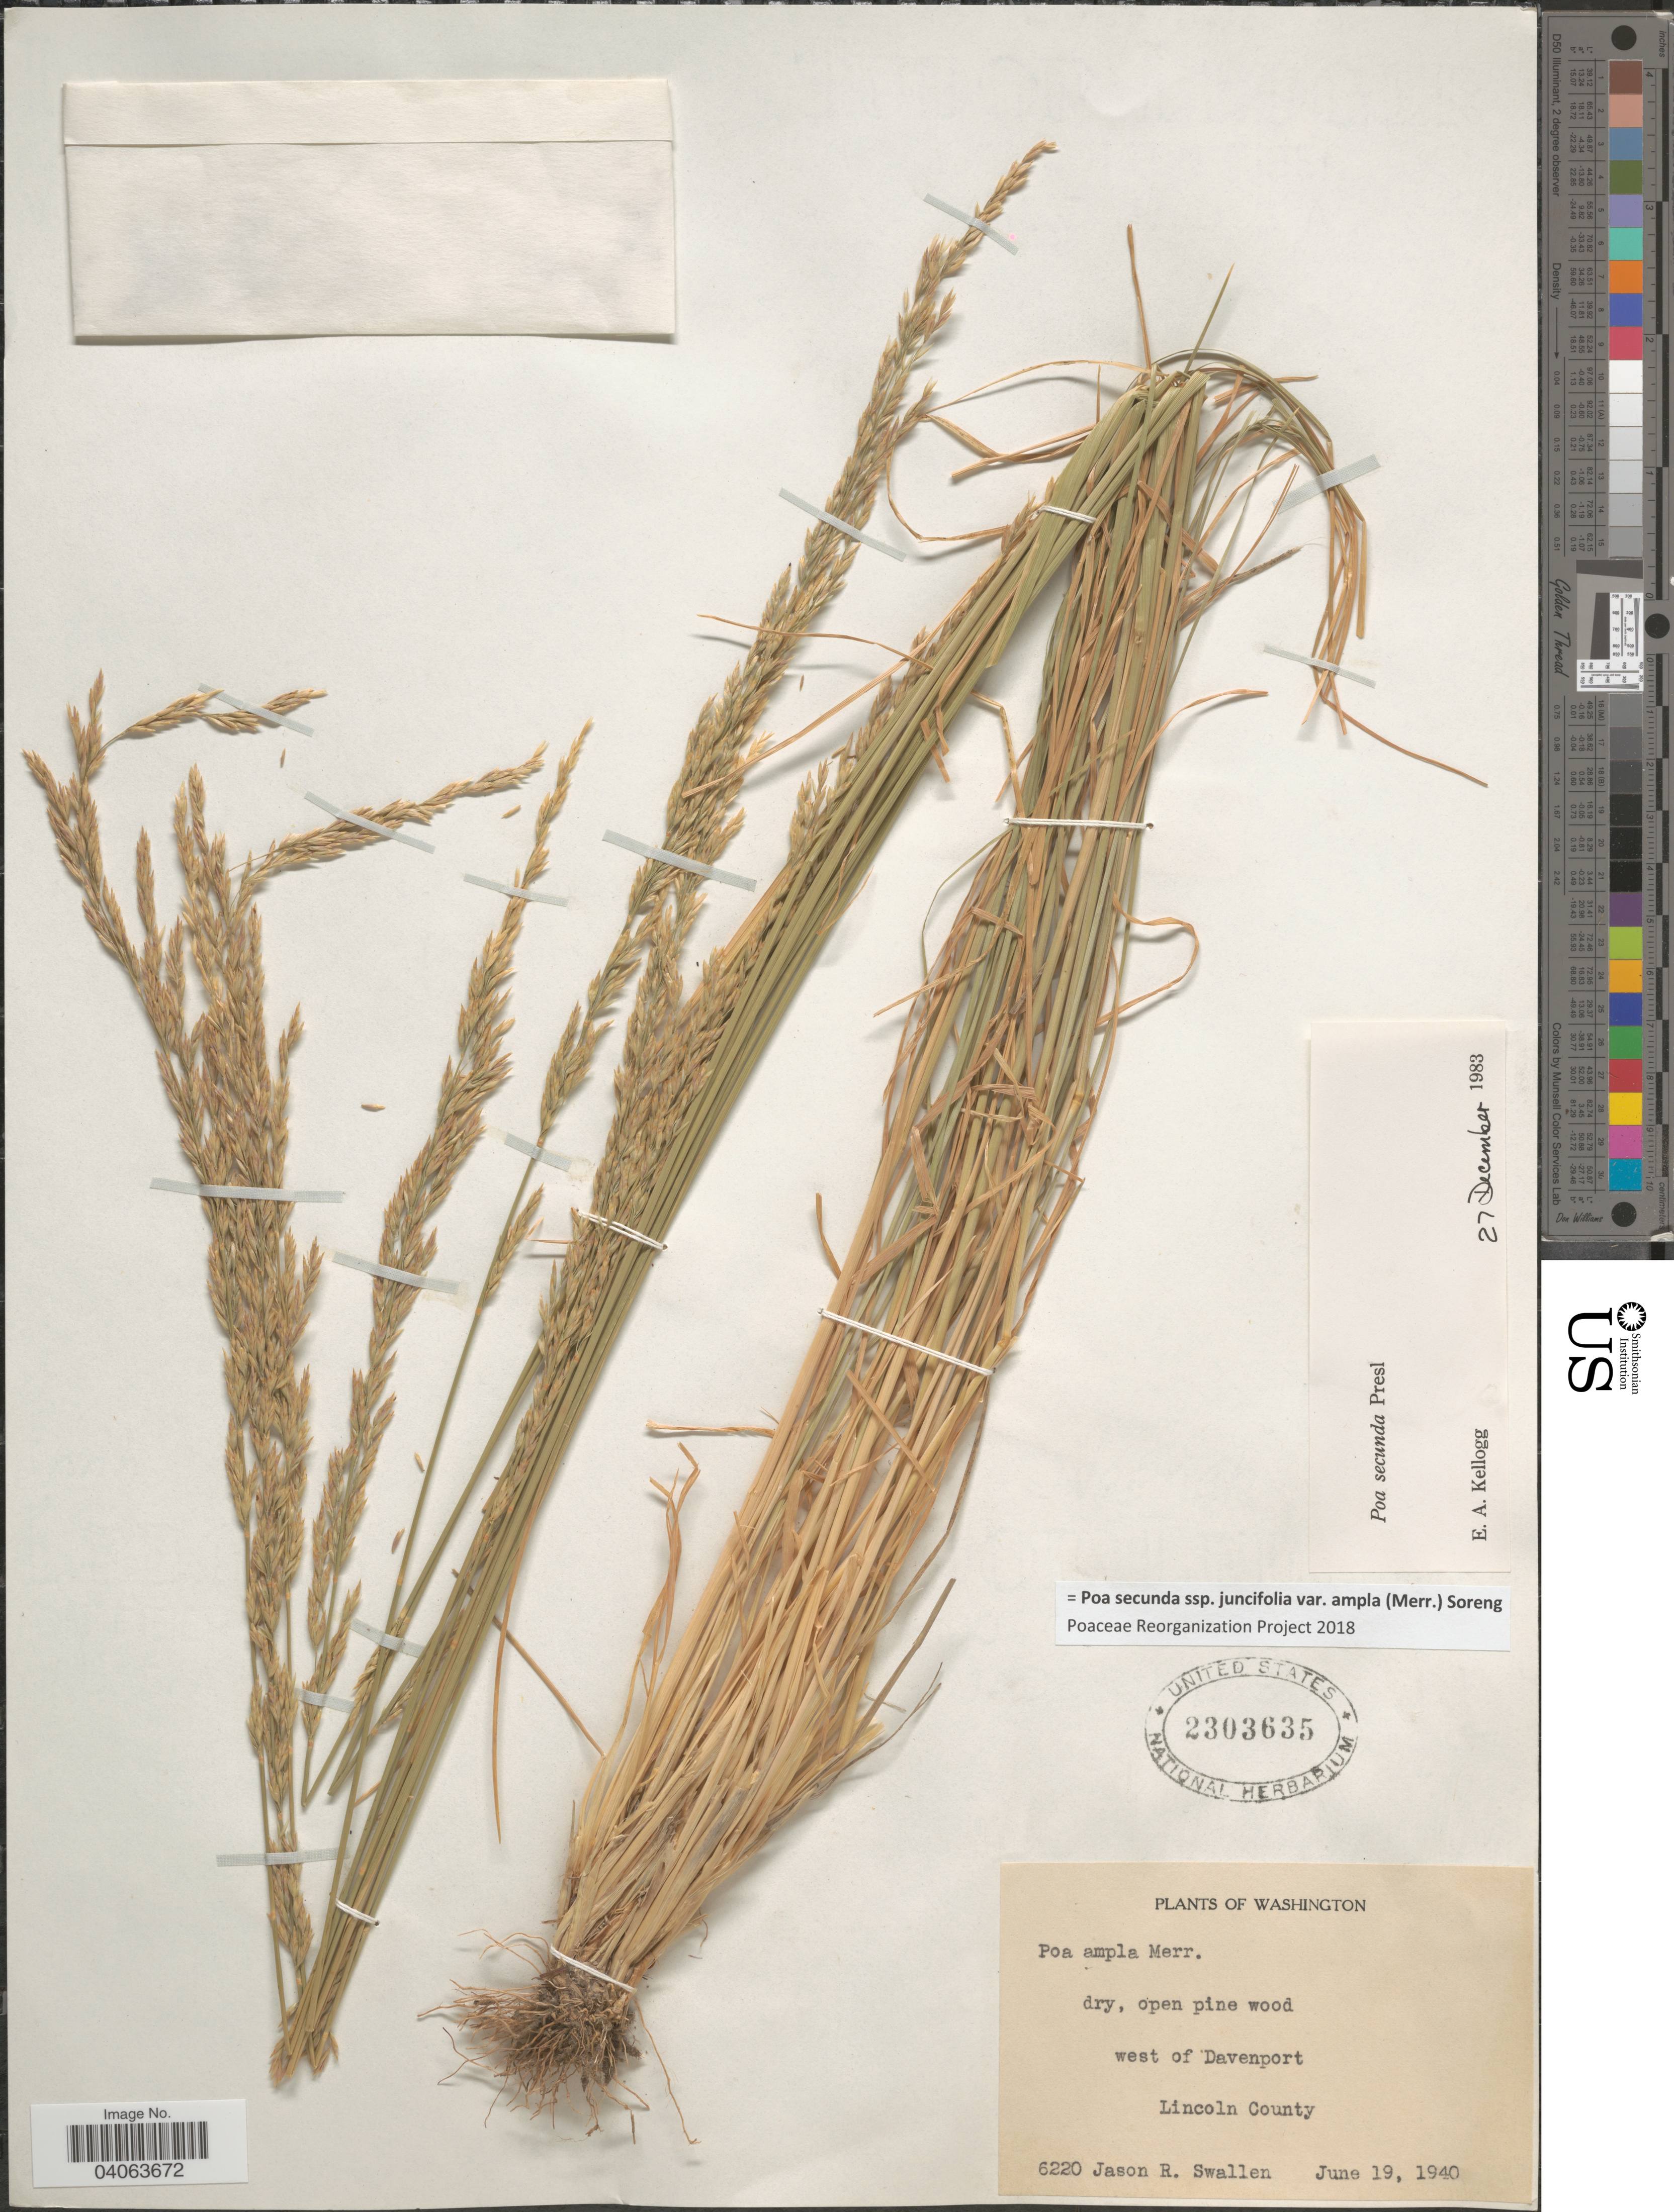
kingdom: Plantae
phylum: Tracheophyta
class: Liliopsida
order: Poales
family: Poaceae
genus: Poa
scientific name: Poa secunda subsp. juncifolia var. ampla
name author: (Merr.) Soreng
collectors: J. R. Swallen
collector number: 6220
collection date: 1940-06-19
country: United States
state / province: Washington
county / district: Lincoln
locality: West of Davenport, Lincoln County.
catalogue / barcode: US 2303635